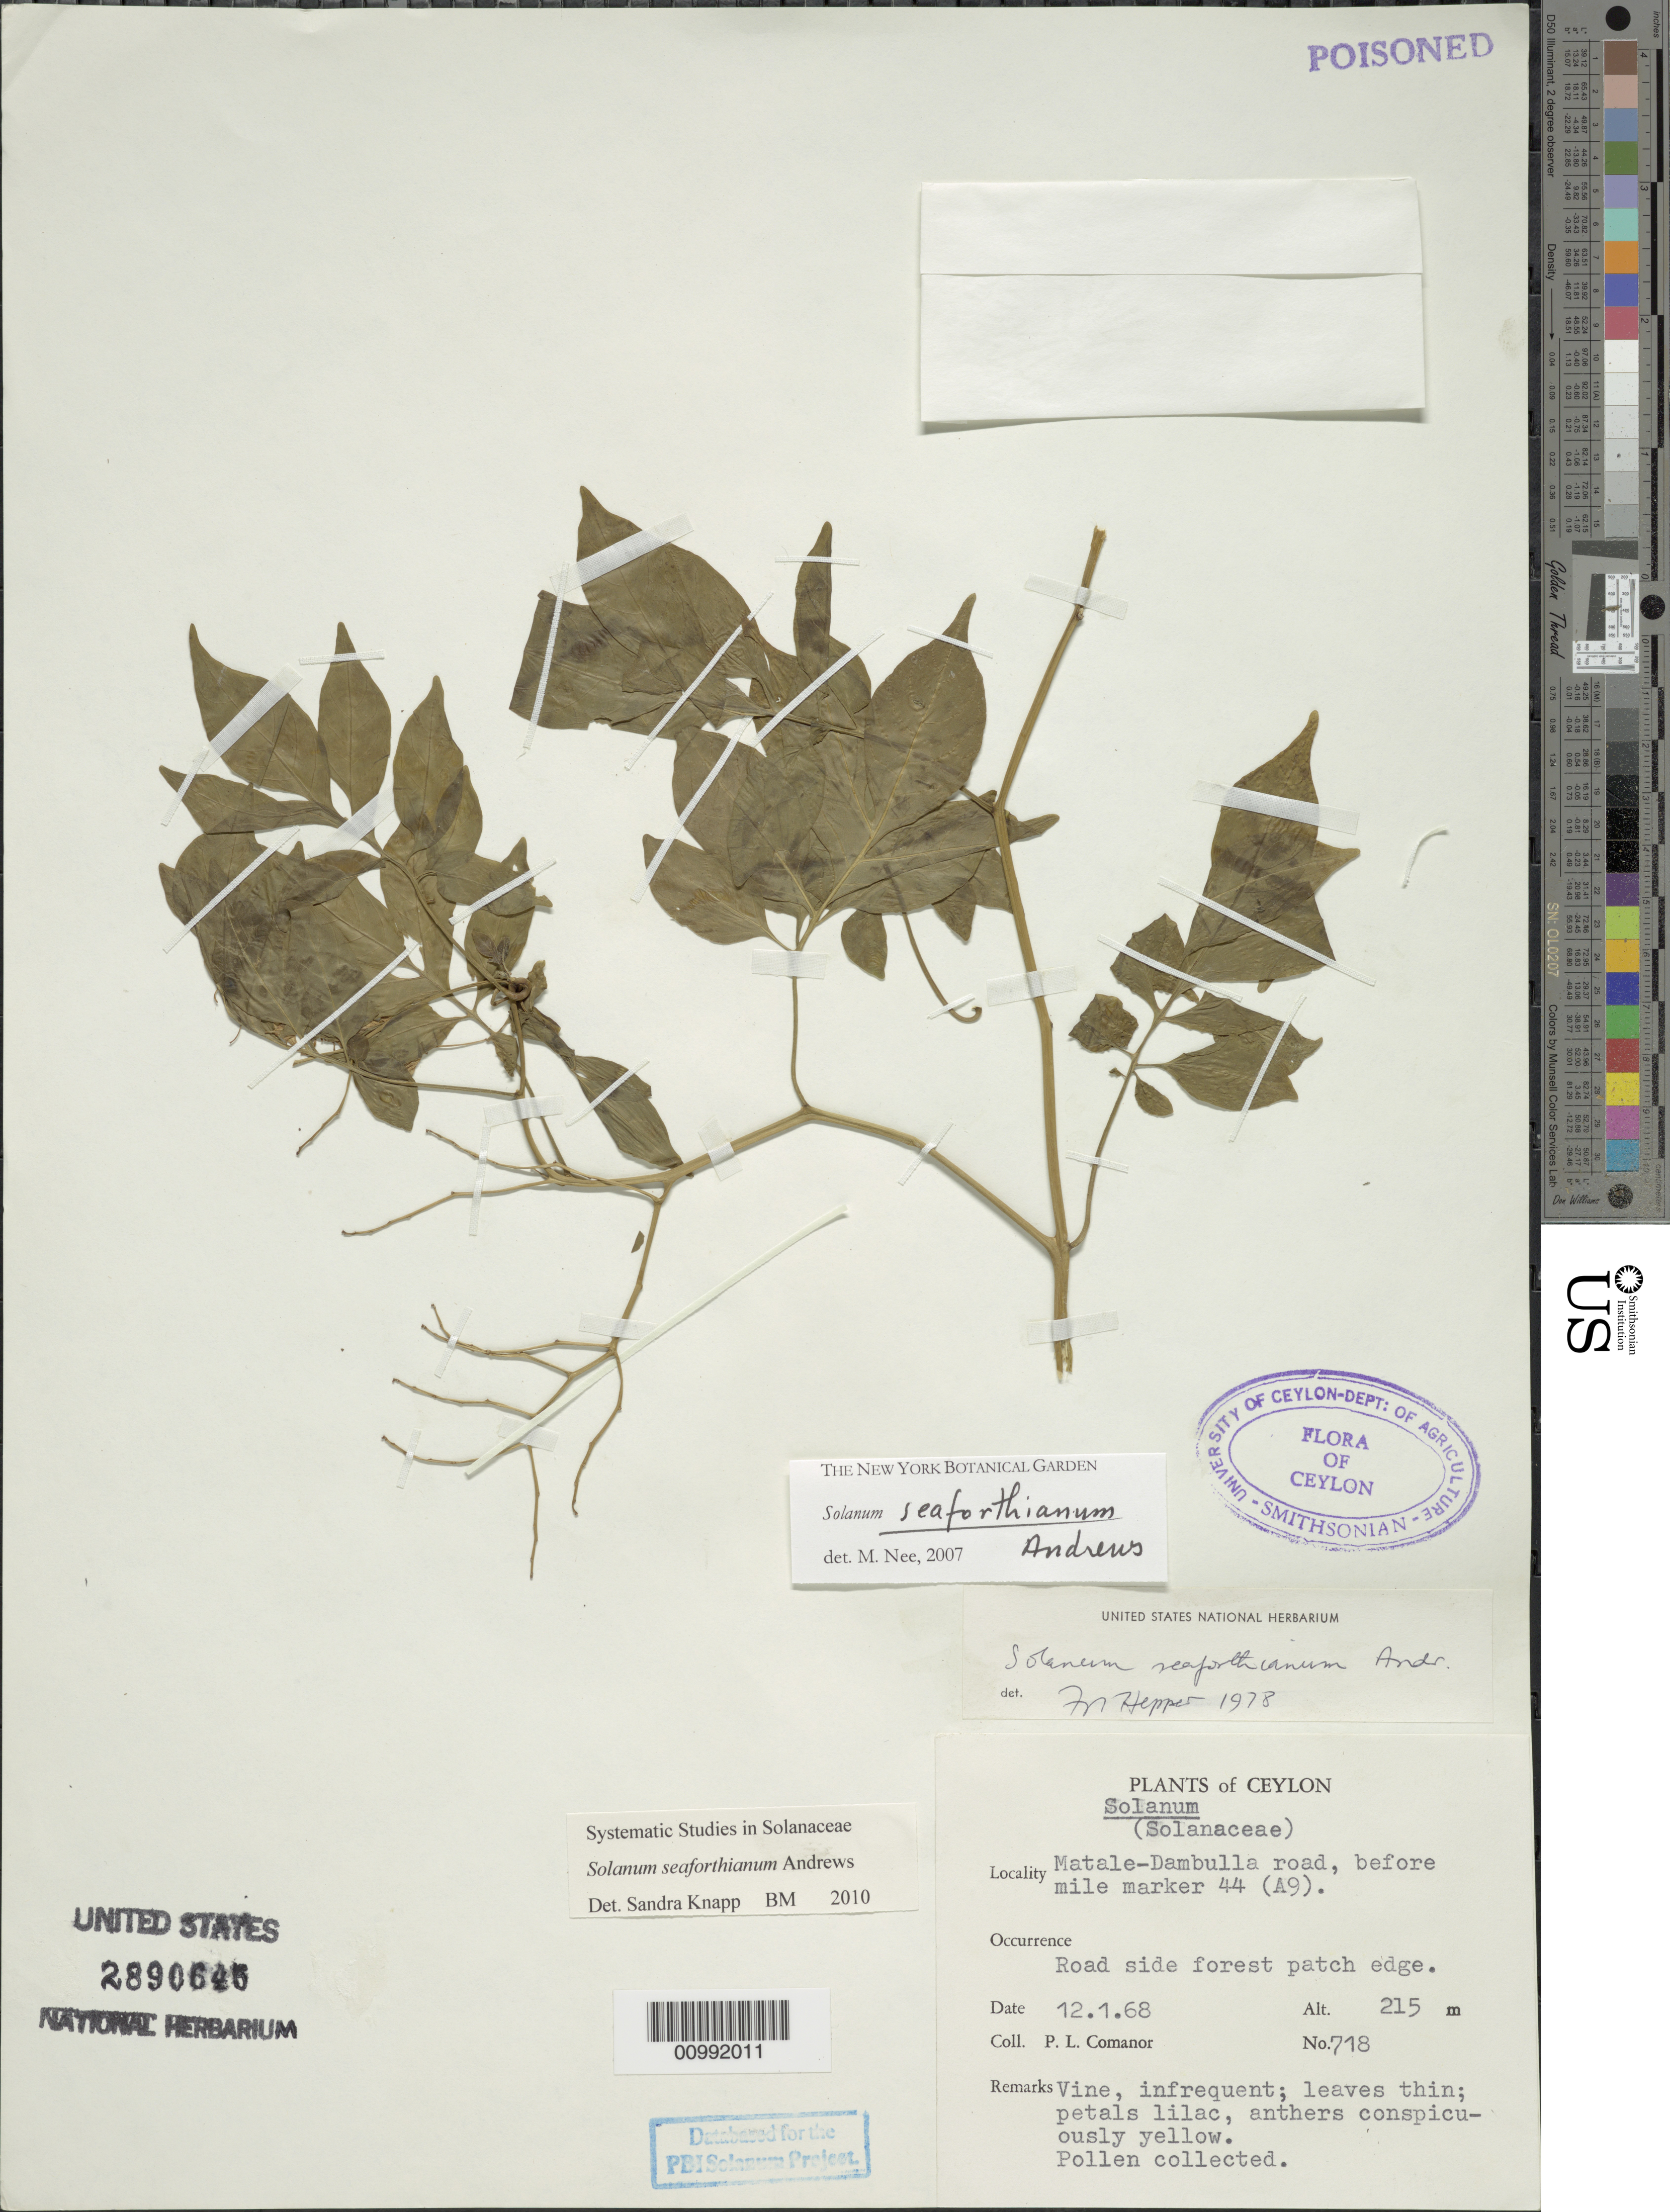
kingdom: Plantae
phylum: Tracheophyta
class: Magnoliopsida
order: Solanales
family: Solanaceae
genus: Solanum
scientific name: Solanum seaforthianum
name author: Andrews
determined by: Hepper, F. N.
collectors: P. Comanor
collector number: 718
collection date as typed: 12 Jan 1968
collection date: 1968-01-12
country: Sri Lanka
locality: Before mile marker 44 (A9).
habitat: Road side forest patch edge. Pollen collected.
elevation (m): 215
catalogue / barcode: US 2890646